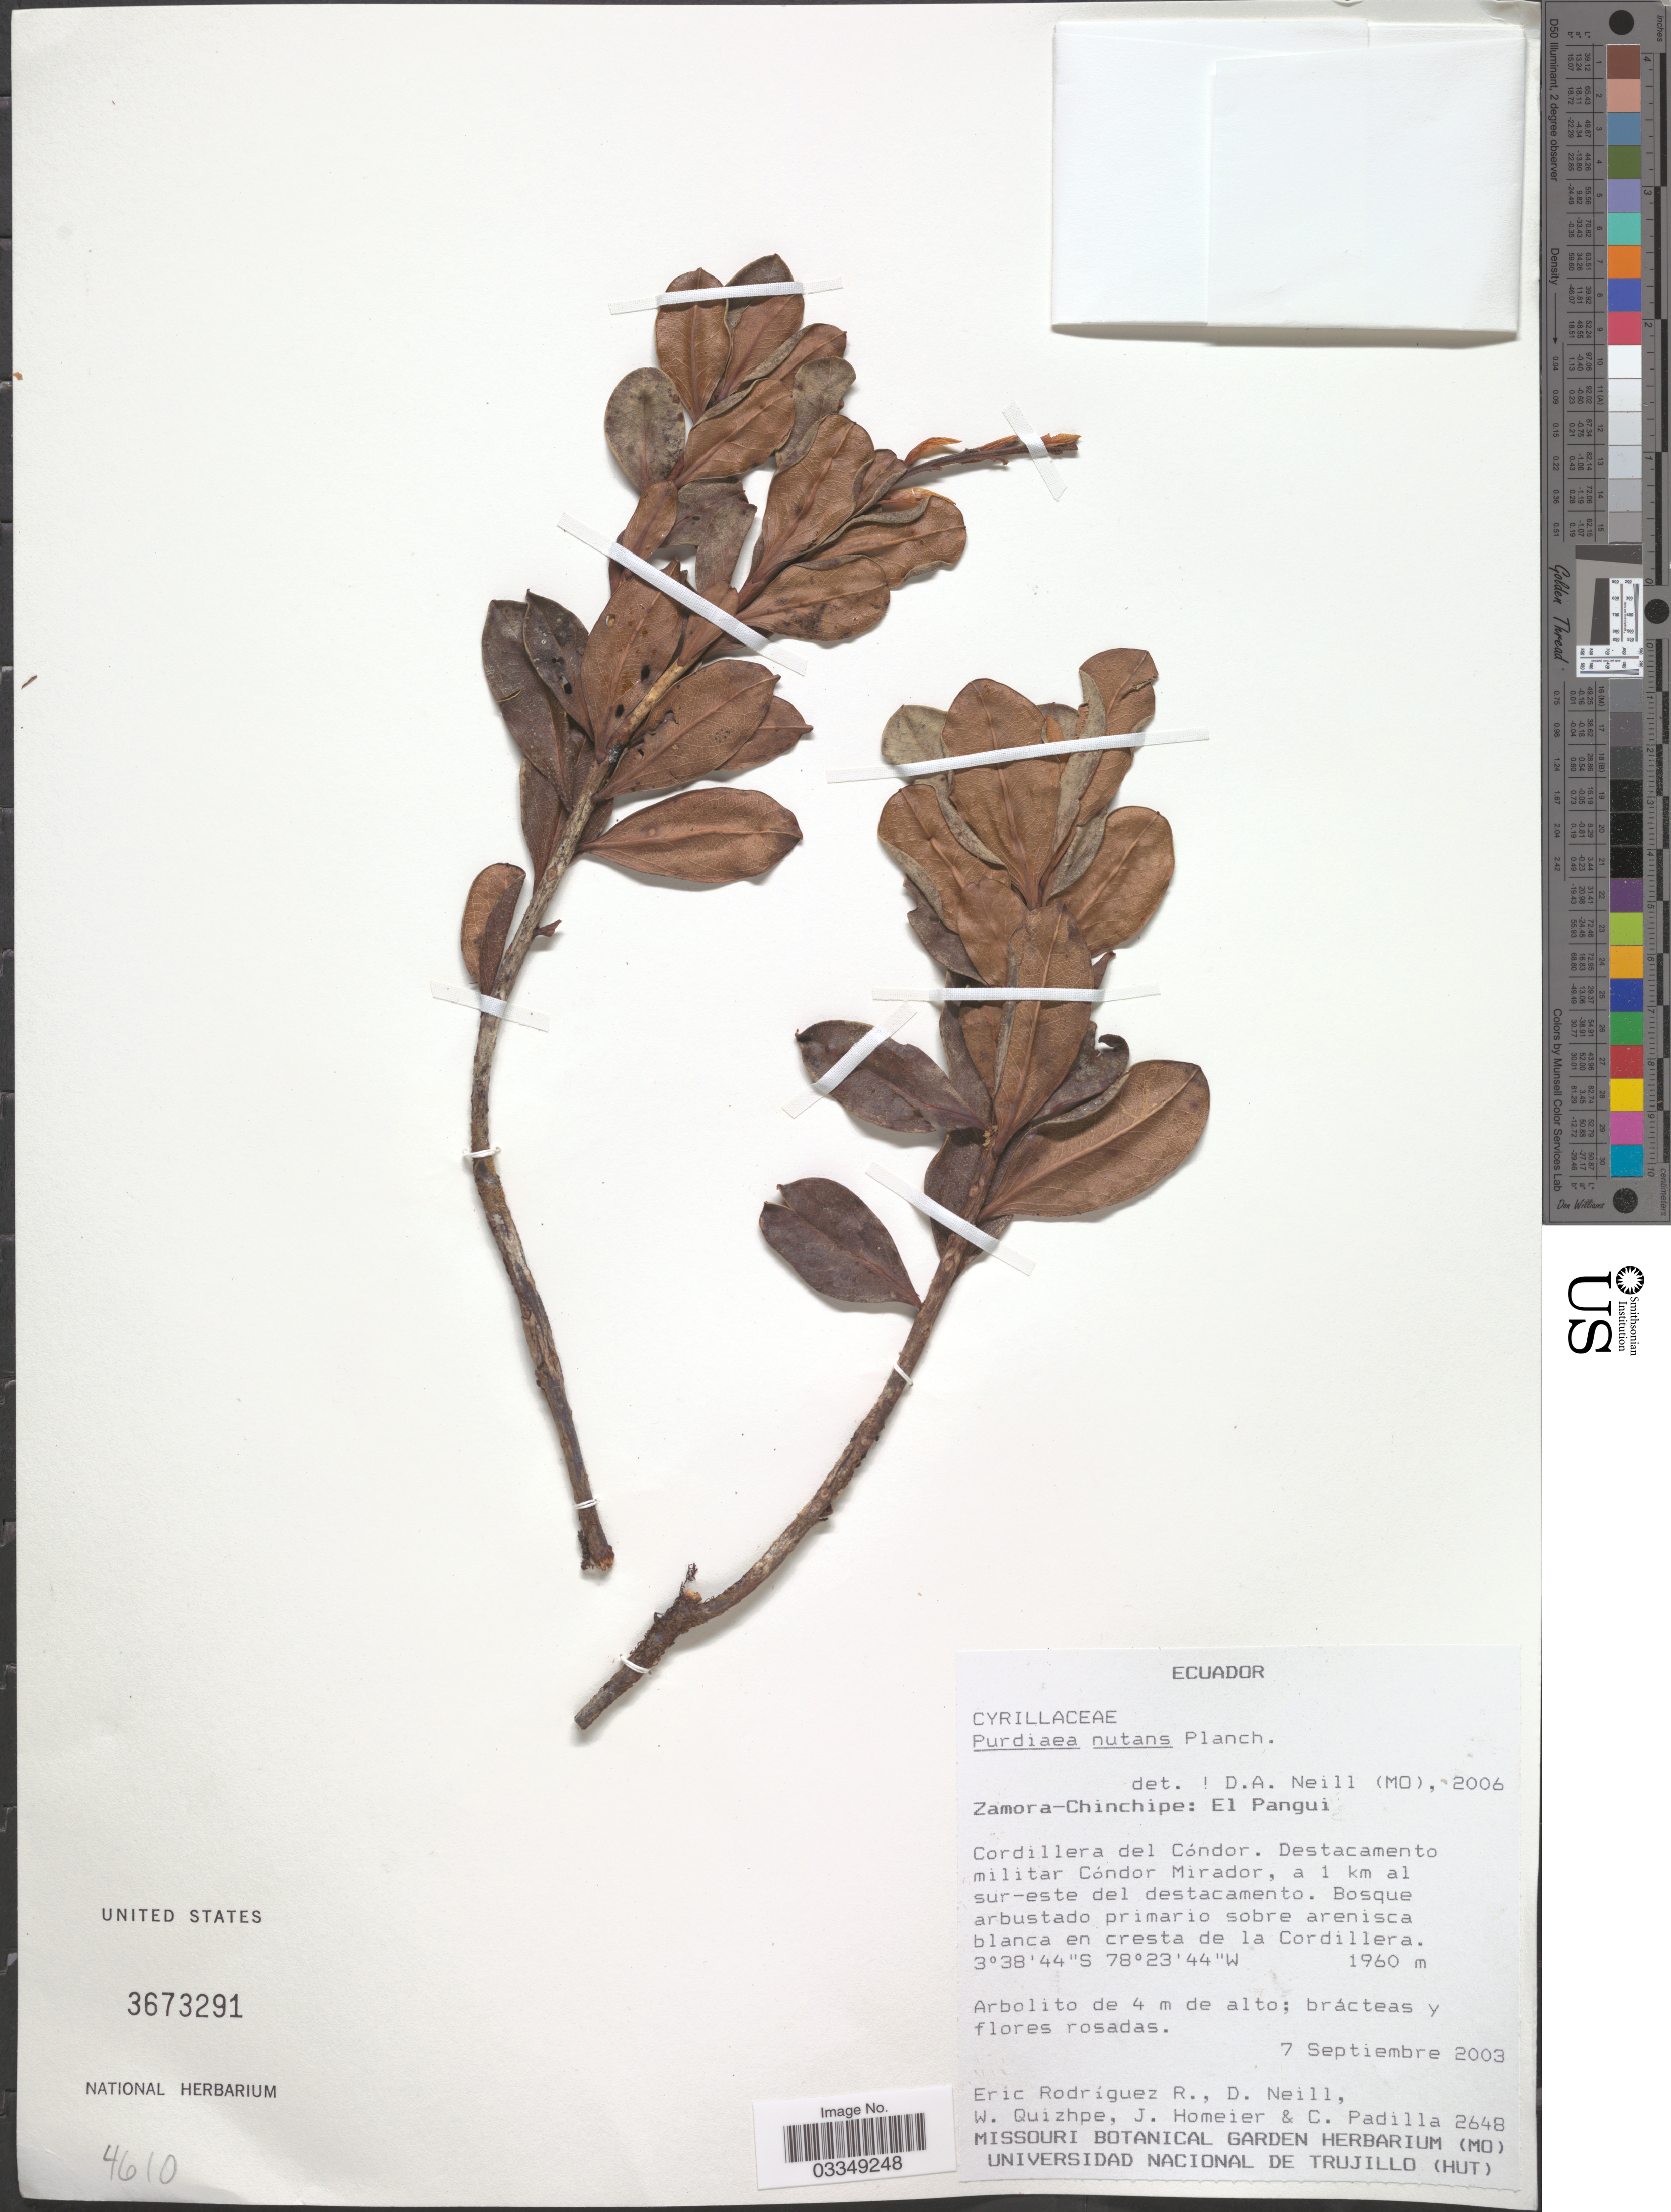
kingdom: Plantae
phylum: Tracheophyta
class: Magnoliopsida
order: Ericales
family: Clethraceae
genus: Purdiaea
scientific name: Purdiaea nutans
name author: Planch.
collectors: E. F. Rodrignez R., D. Neill, W. Quizhpe, J. Homeier & C. Padilla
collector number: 2648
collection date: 2003-09-07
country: Ecuador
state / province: Zamora-Chinchipe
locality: El Pangui. Cordillera del Cóndor. Destacamento militar Cóndor Mirador, a 1 km al sur-este del destacamento.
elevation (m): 1960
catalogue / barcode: US 3673291